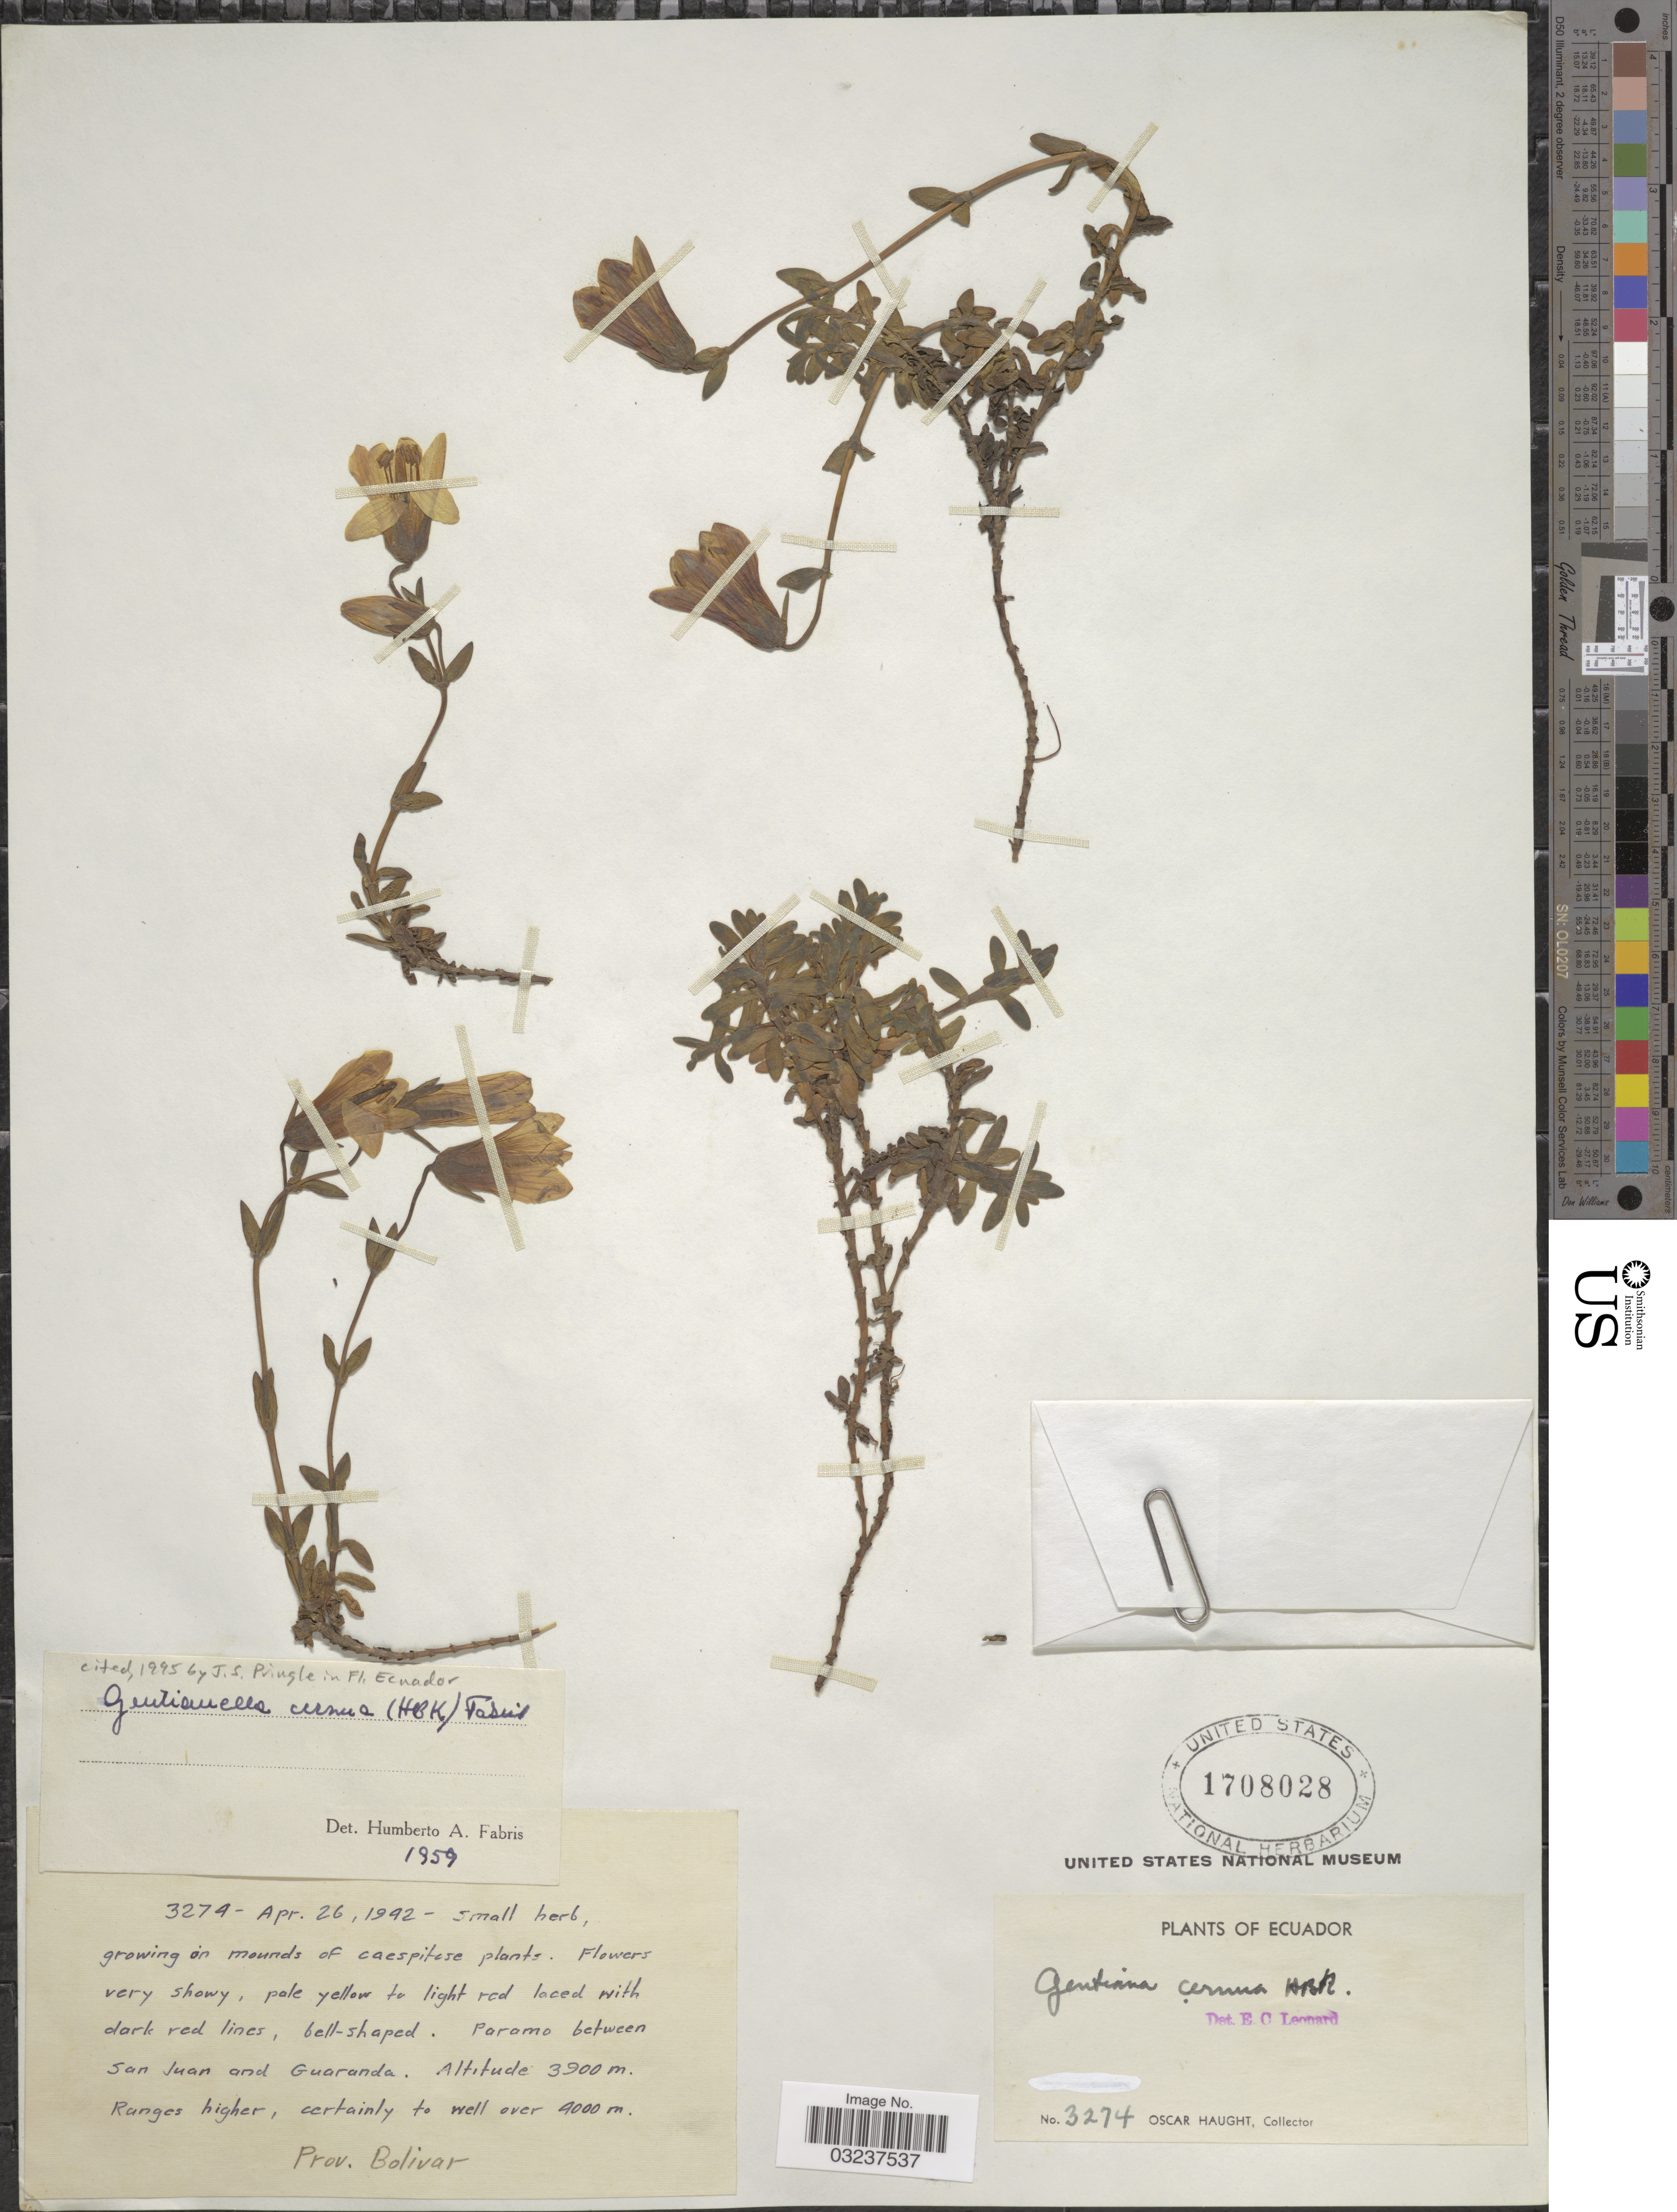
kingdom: Plantae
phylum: Tracheophyta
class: Magnoliopsida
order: Gentianales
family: Gentianaceae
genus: Gentianella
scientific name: Gentianella cernua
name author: (Kunth) Fabris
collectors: O. L. Haught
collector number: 3274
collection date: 1942-04-26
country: Ecuador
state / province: Bolívar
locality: Paramo between San Juan and Guaranda.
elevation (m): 3900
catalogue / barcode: US 1708028